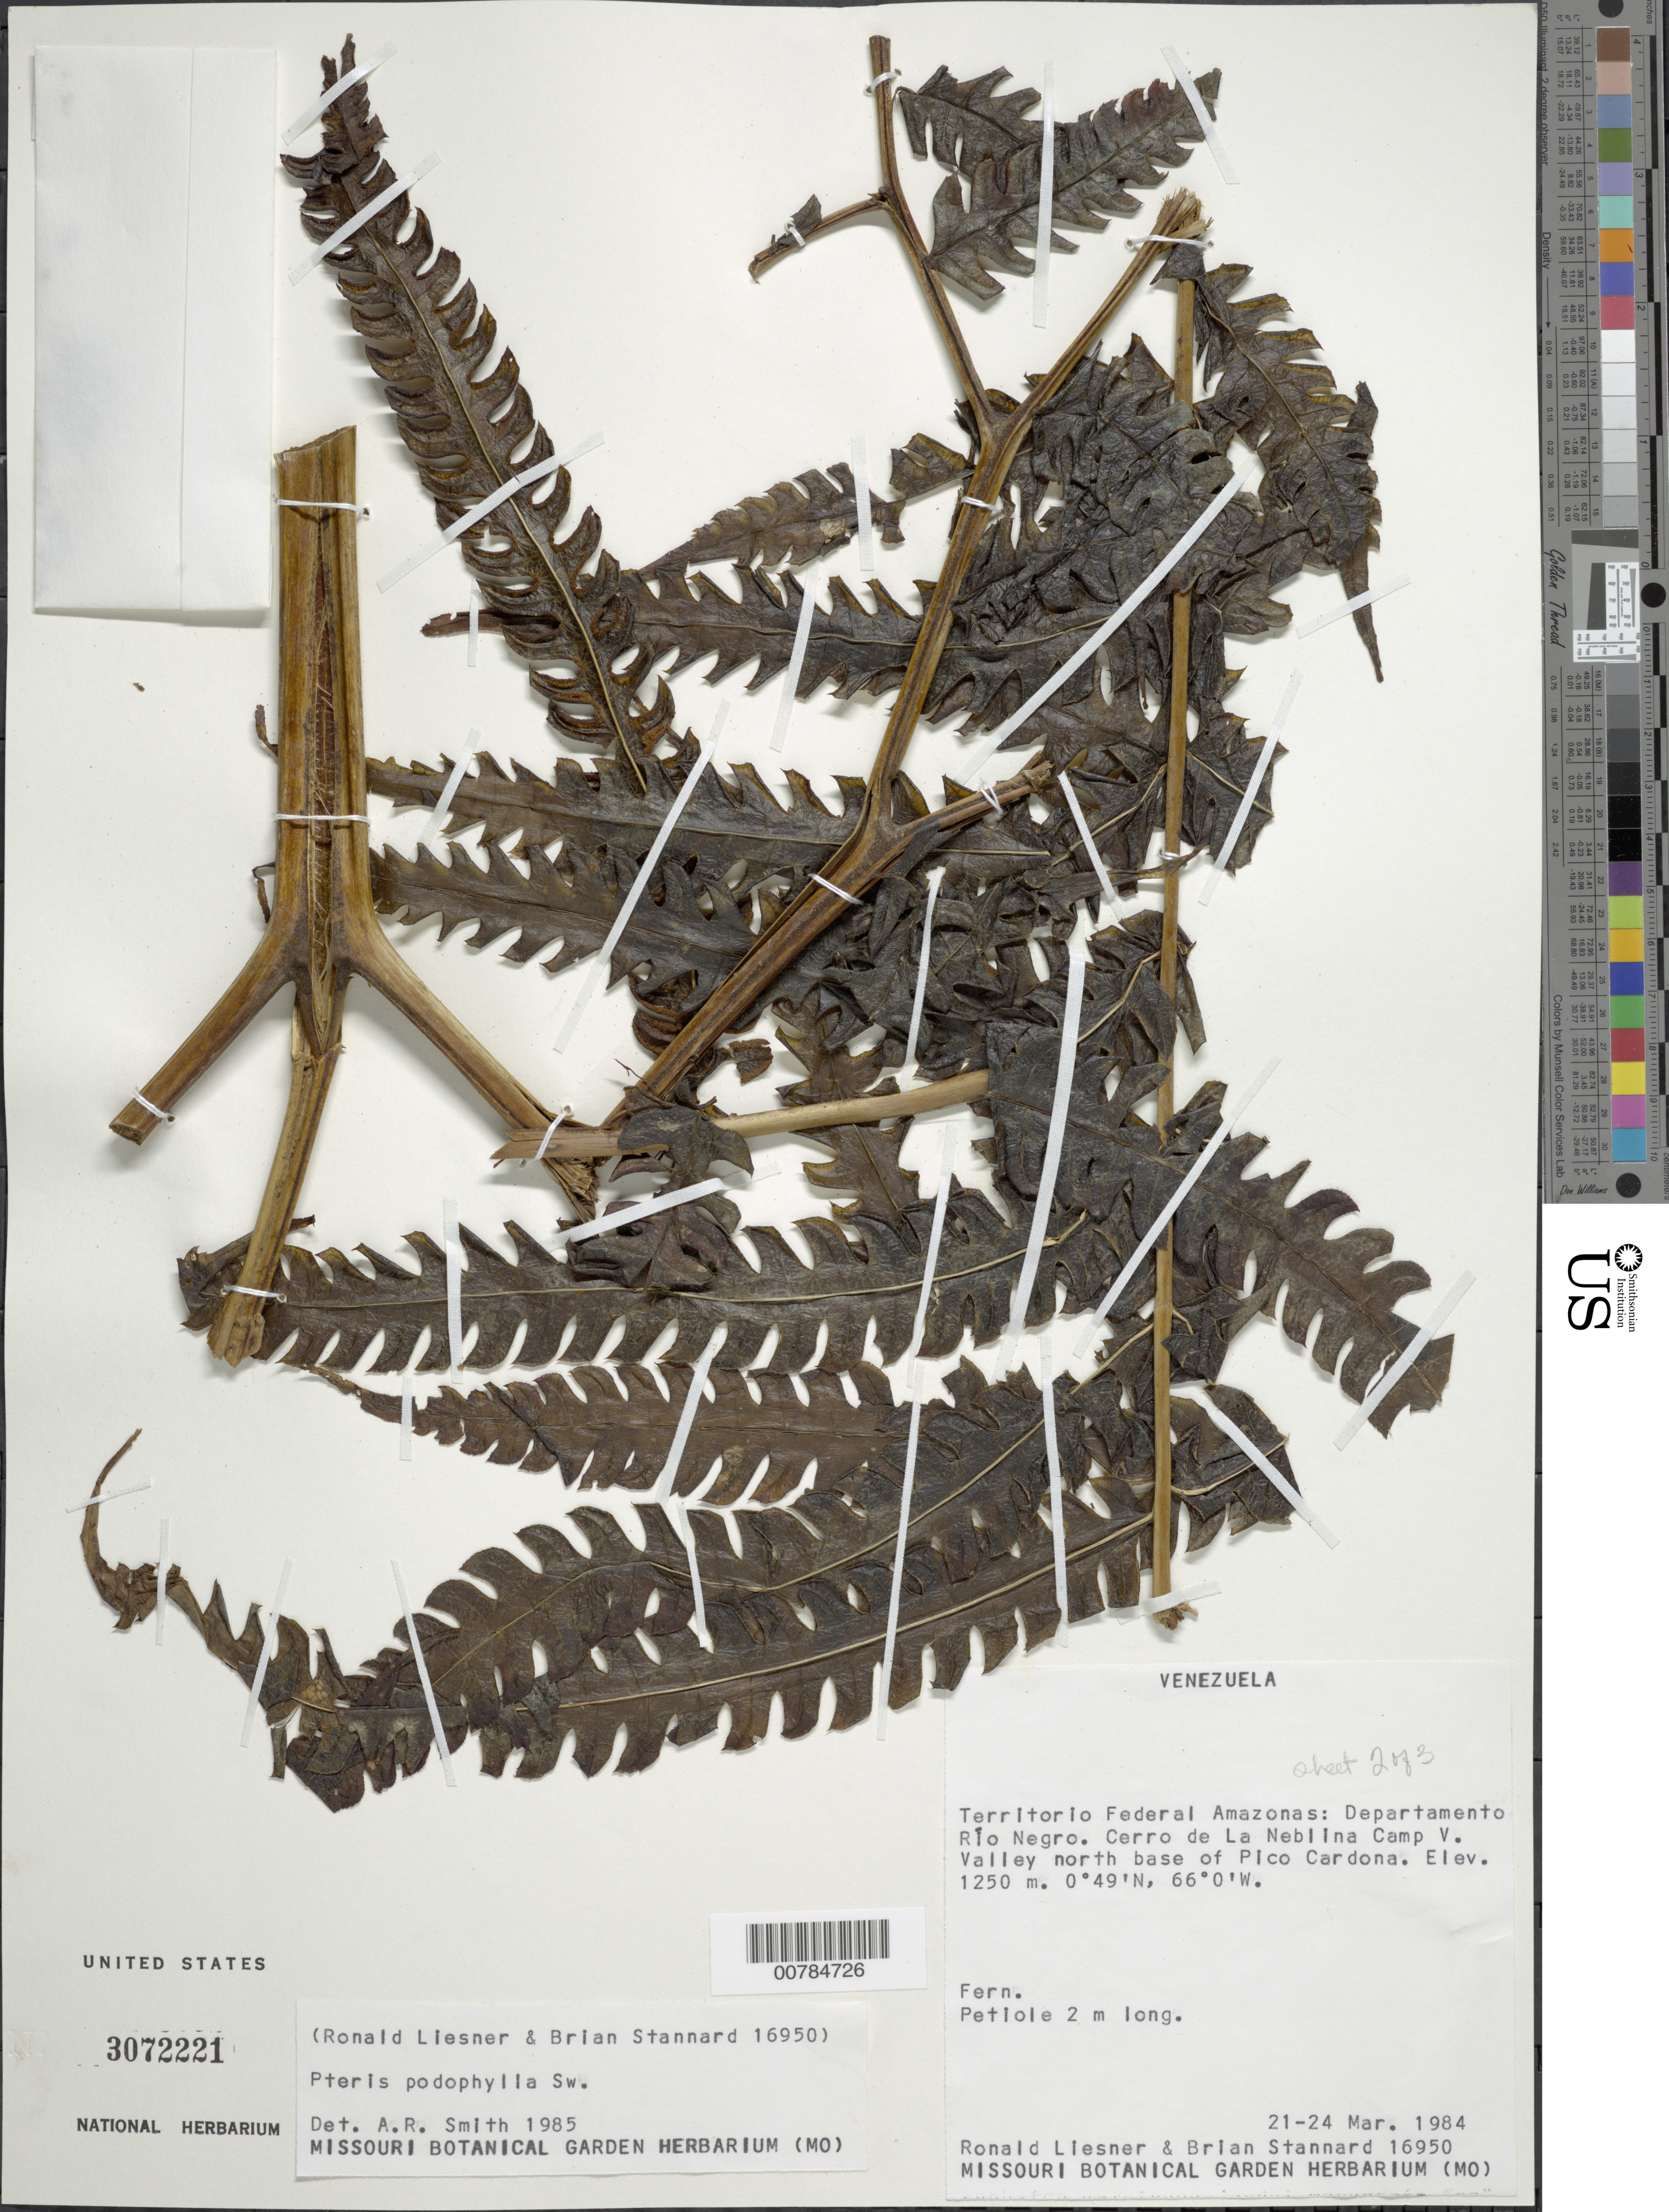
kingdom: Plantae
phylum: Tracheophyta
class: Polypodiopsida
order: Polypodiales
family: Pteridaceae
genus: Pteris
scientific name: Pteris podophylla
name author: Sw.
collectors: R. L. Liesner & B. L. Stannard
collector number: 16950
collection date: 1984-03-21/1984-03-24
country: Venezuela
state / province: Amazonas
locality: Territorio Federal Amazonas: Departamento Rio Negro. Cerro de La Neblina Camp V. Valley north base of Pico Cardona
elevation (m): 1250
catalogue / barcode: US 3072221